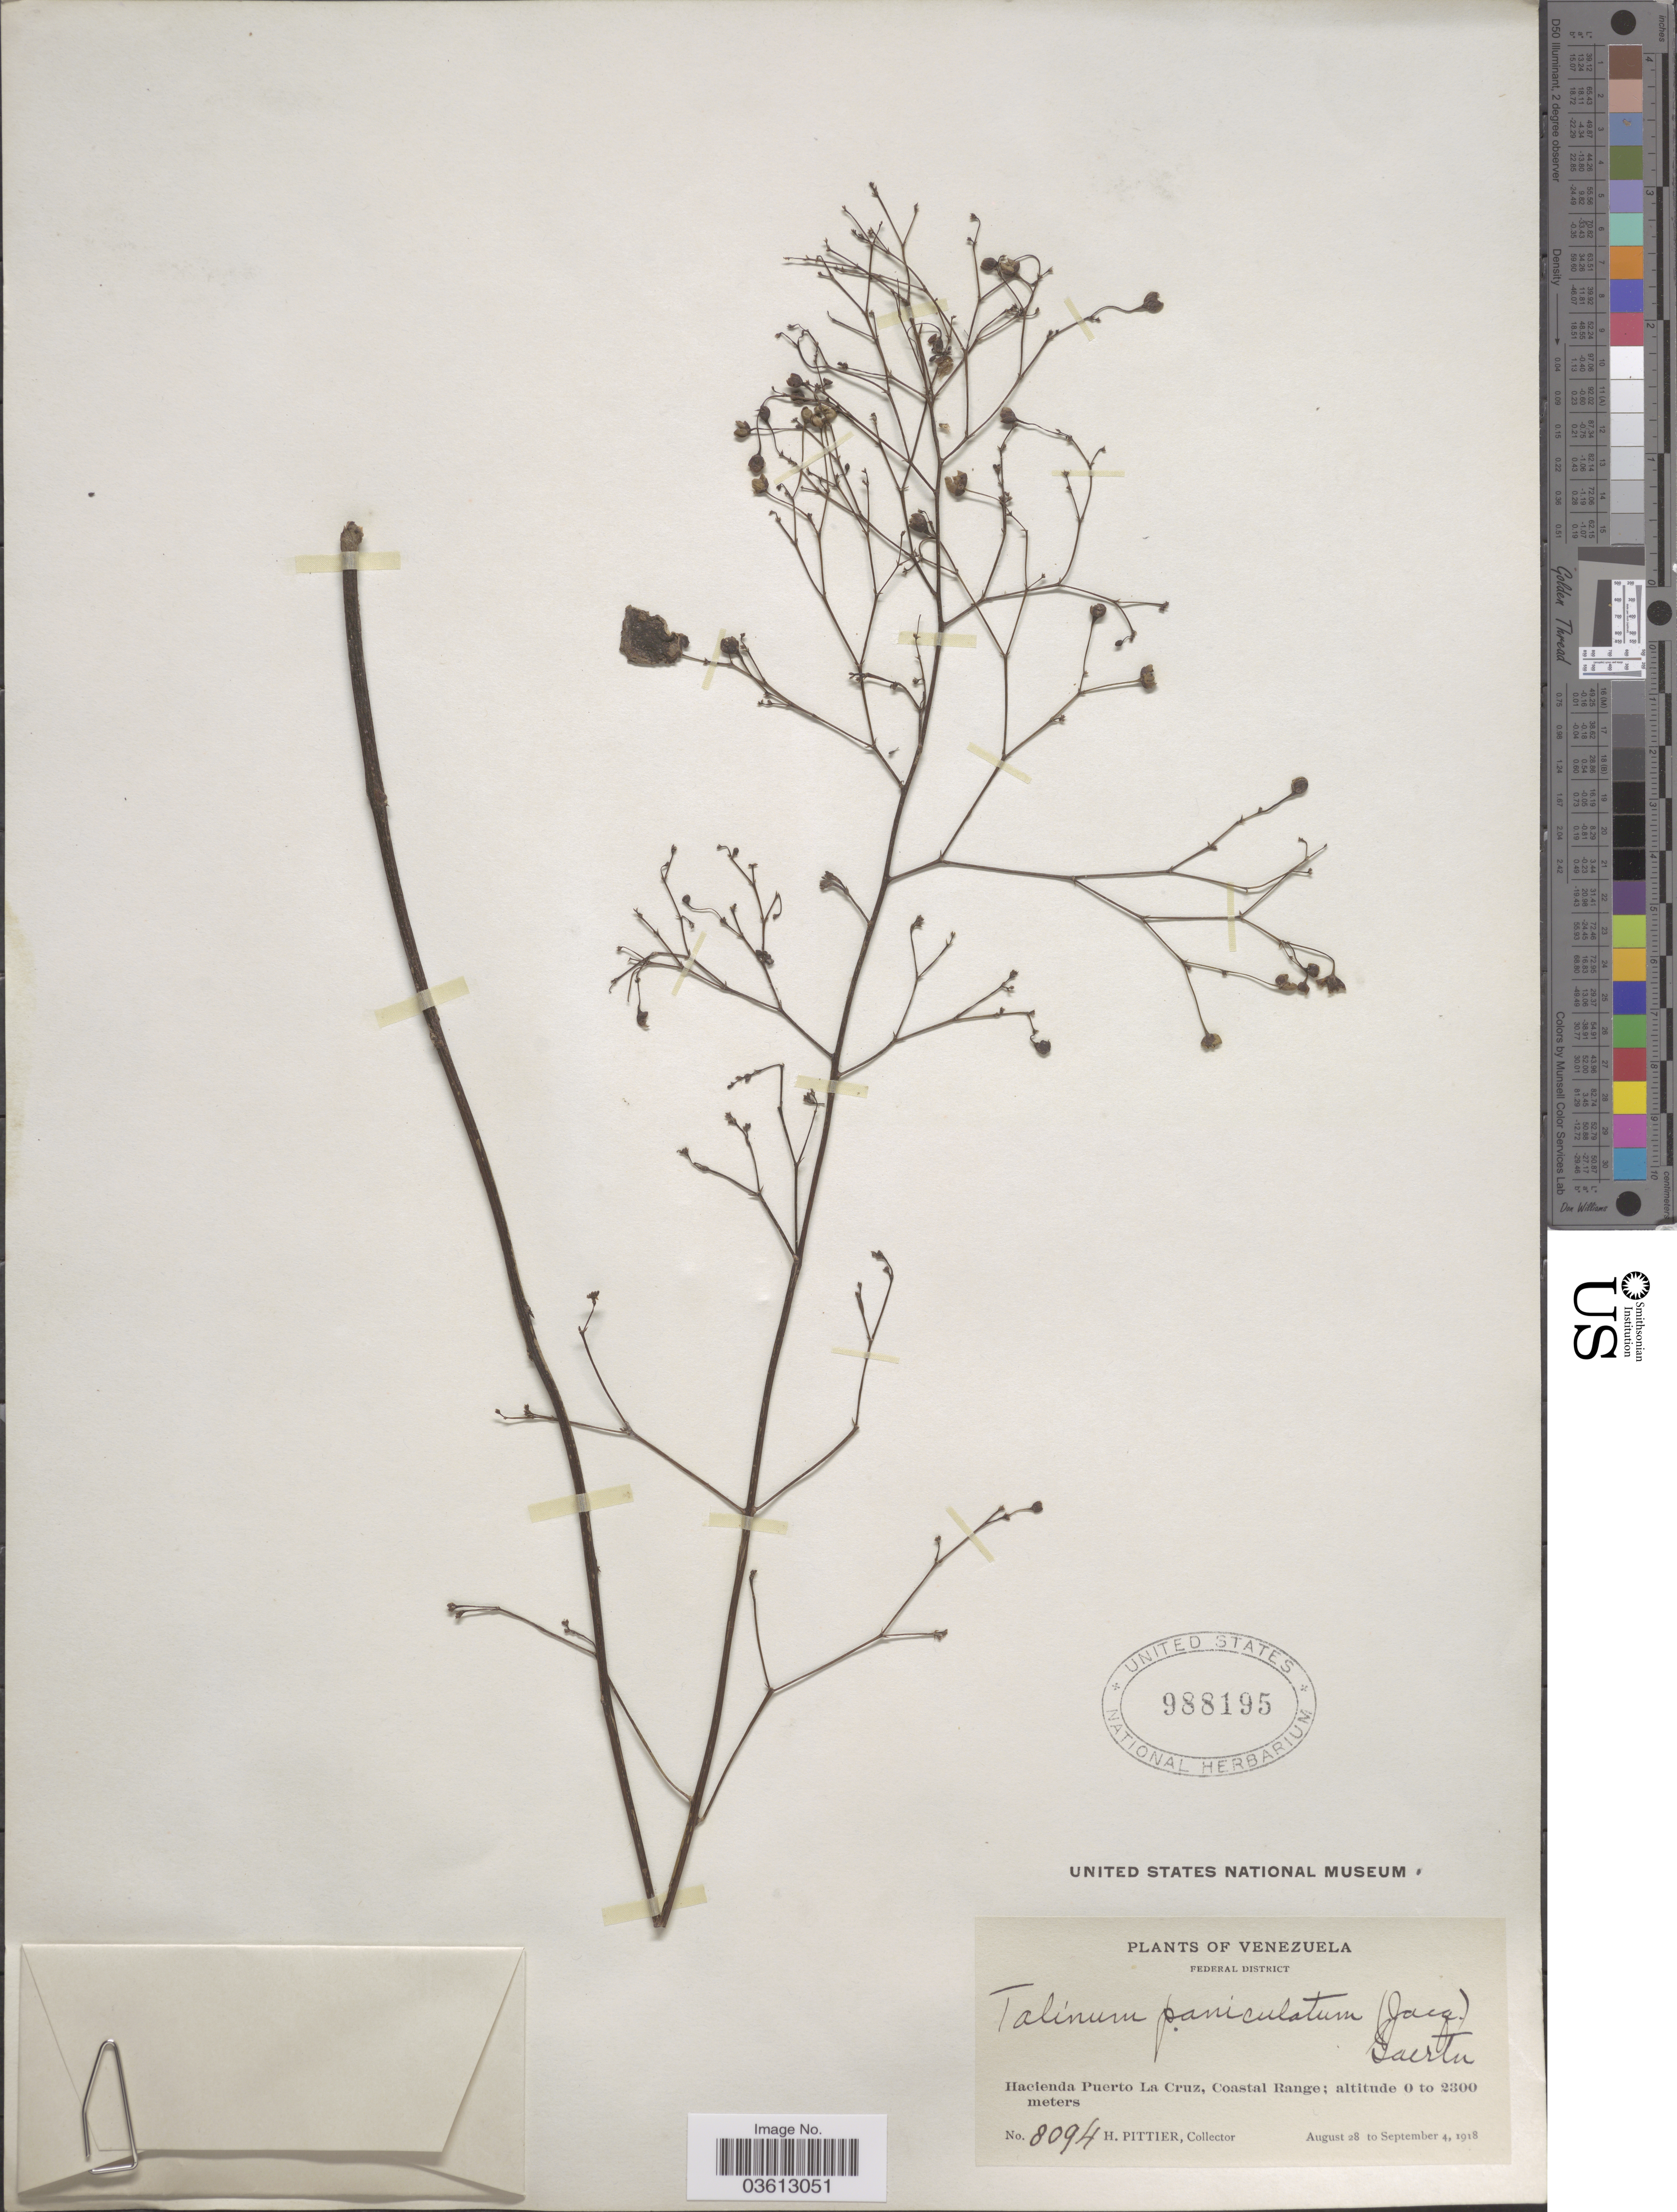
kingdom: Plantae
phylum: Tracheophyta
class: Magnoliopsida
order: Caryophyllales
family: Talinaceae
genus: Talinum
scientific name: Talinum paniculatum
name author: (Jacq.) Gaertn.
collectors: H. F. Pittier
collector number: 8094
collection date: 1918-08-28/1918-09-04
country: Venezuela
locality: Federal District. Hacienda Puerto La Cruz, Coastal Range.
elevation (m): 0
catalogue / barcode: US 988195